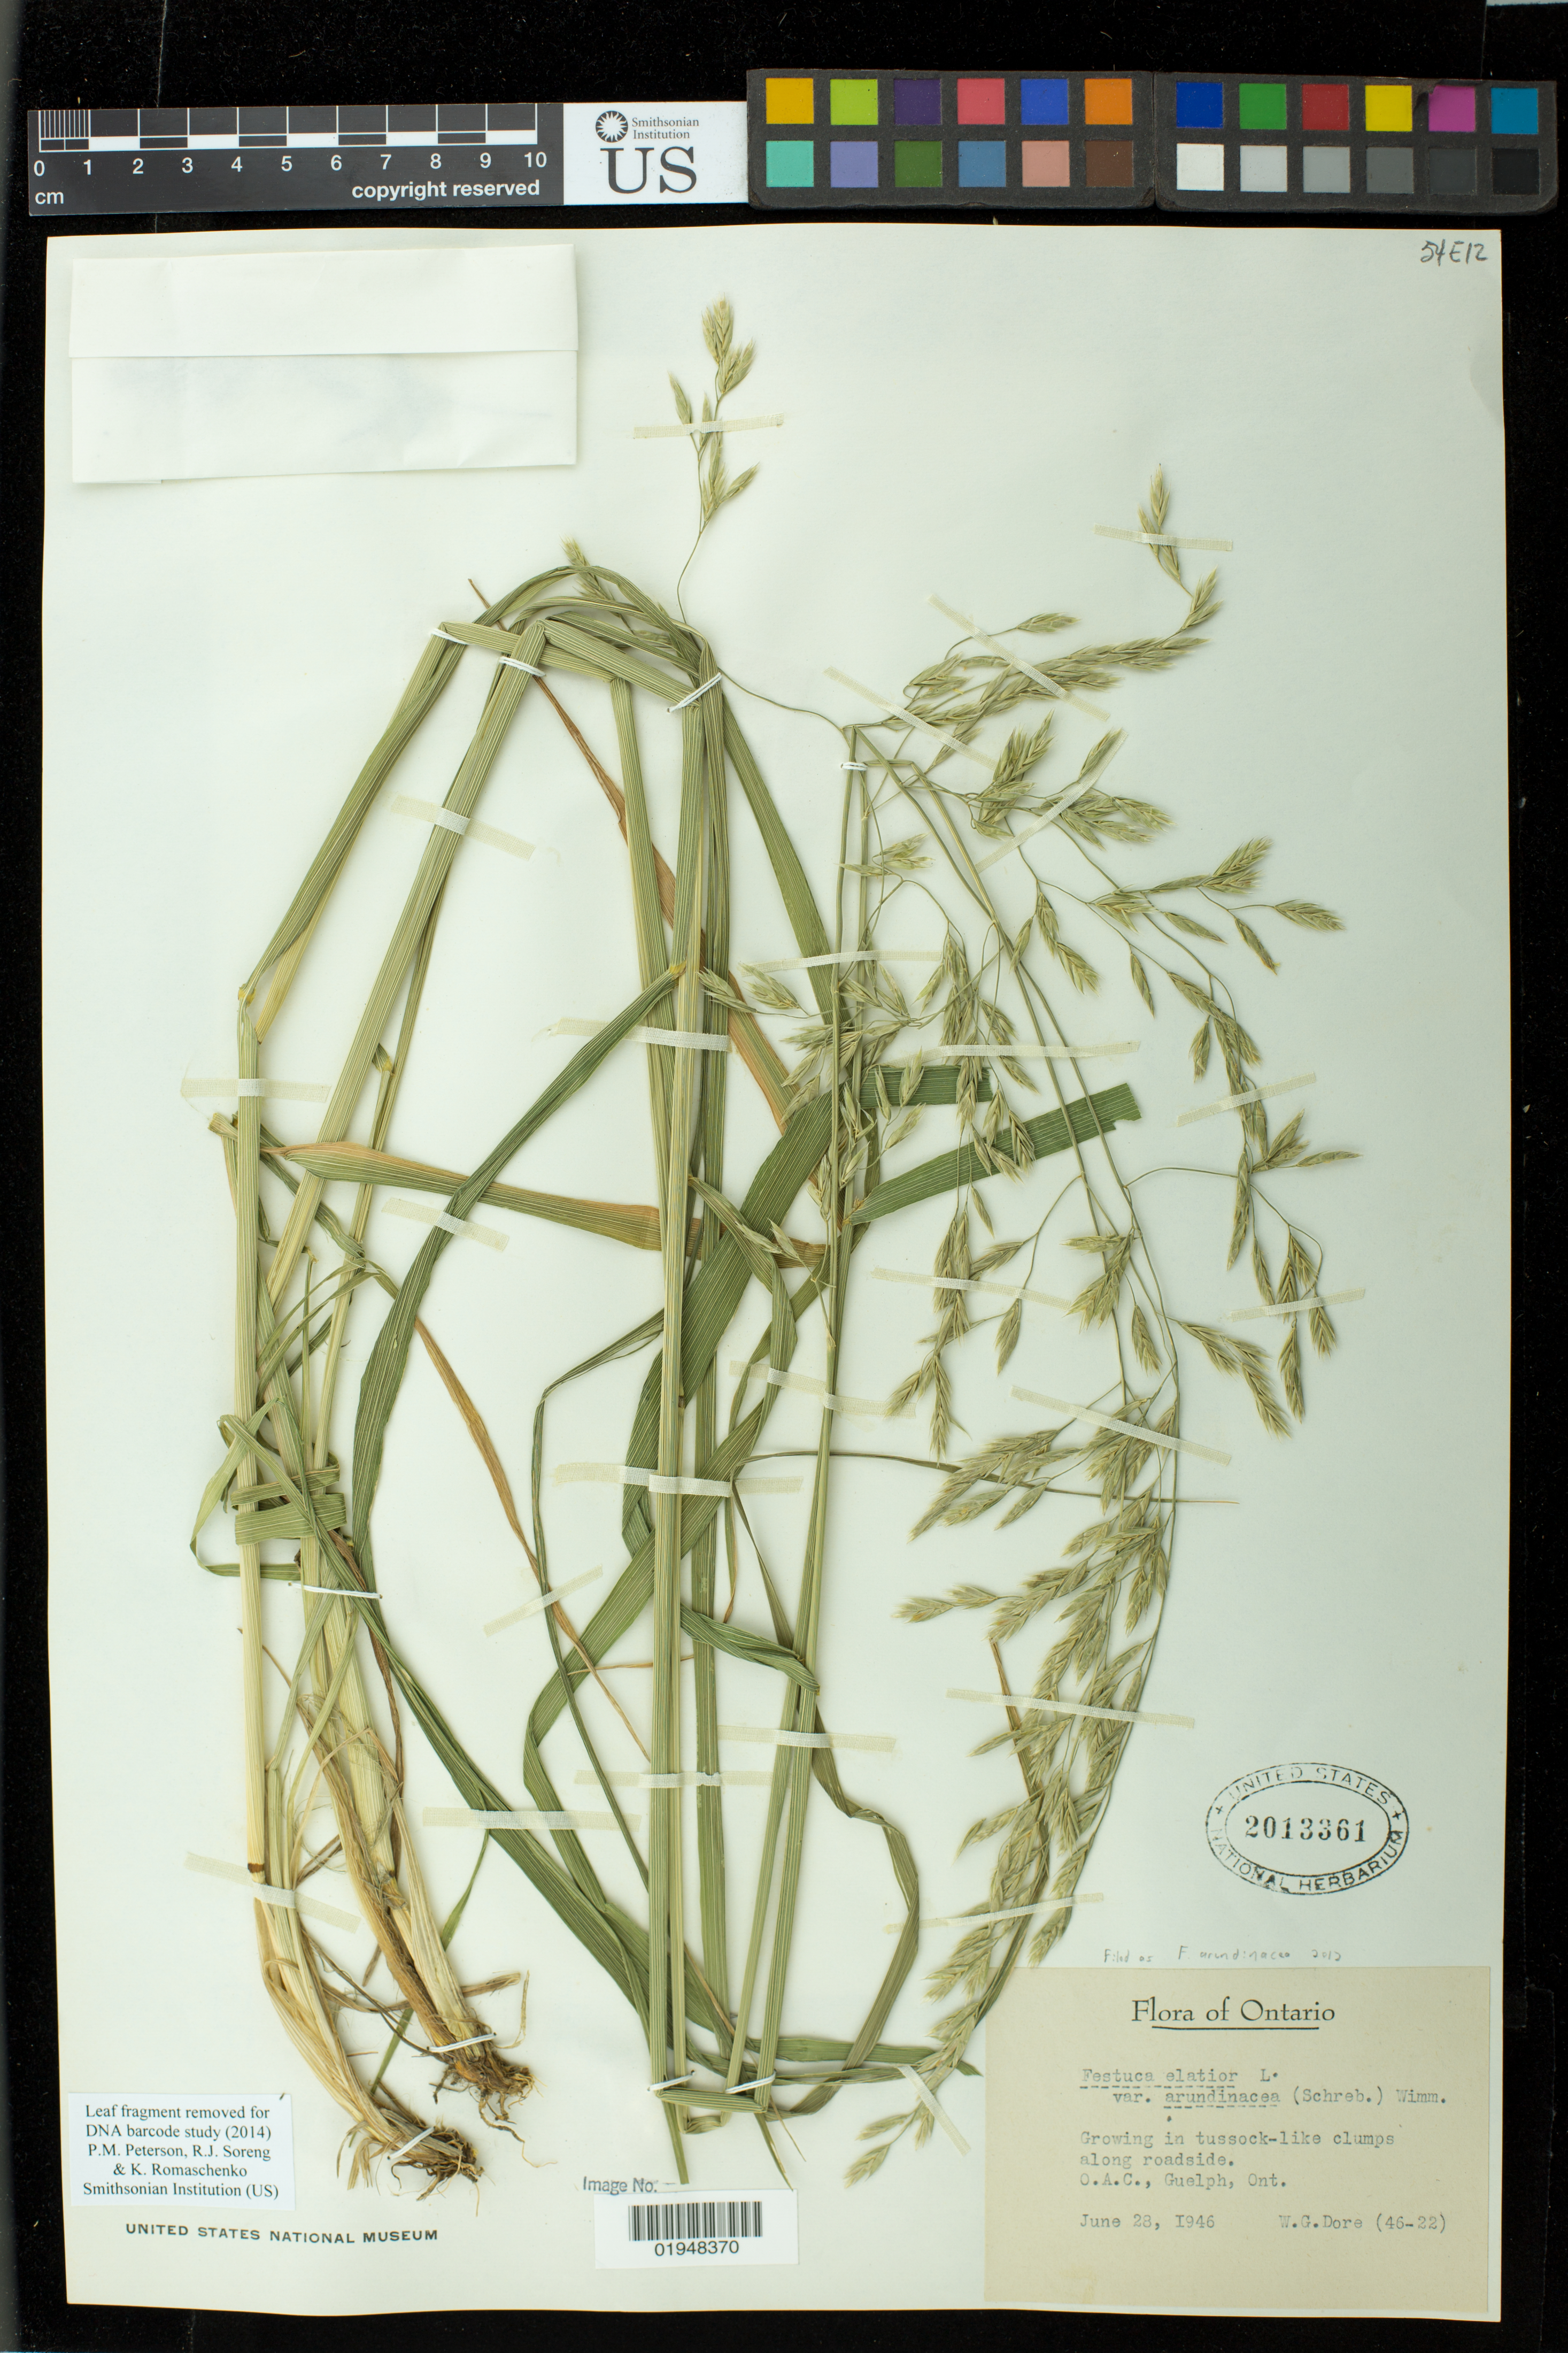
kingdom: Plantae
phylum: Tracheophyta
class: Liliopsida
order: Poales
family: Poaceae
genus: Festuca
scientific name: Festuca arundinacea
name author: Schreb.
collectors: W. Dore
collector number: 46-22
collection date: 1946-06-28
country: Canada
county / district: Wellington County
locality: O.A.C., Guelph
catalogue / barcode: US 2013361